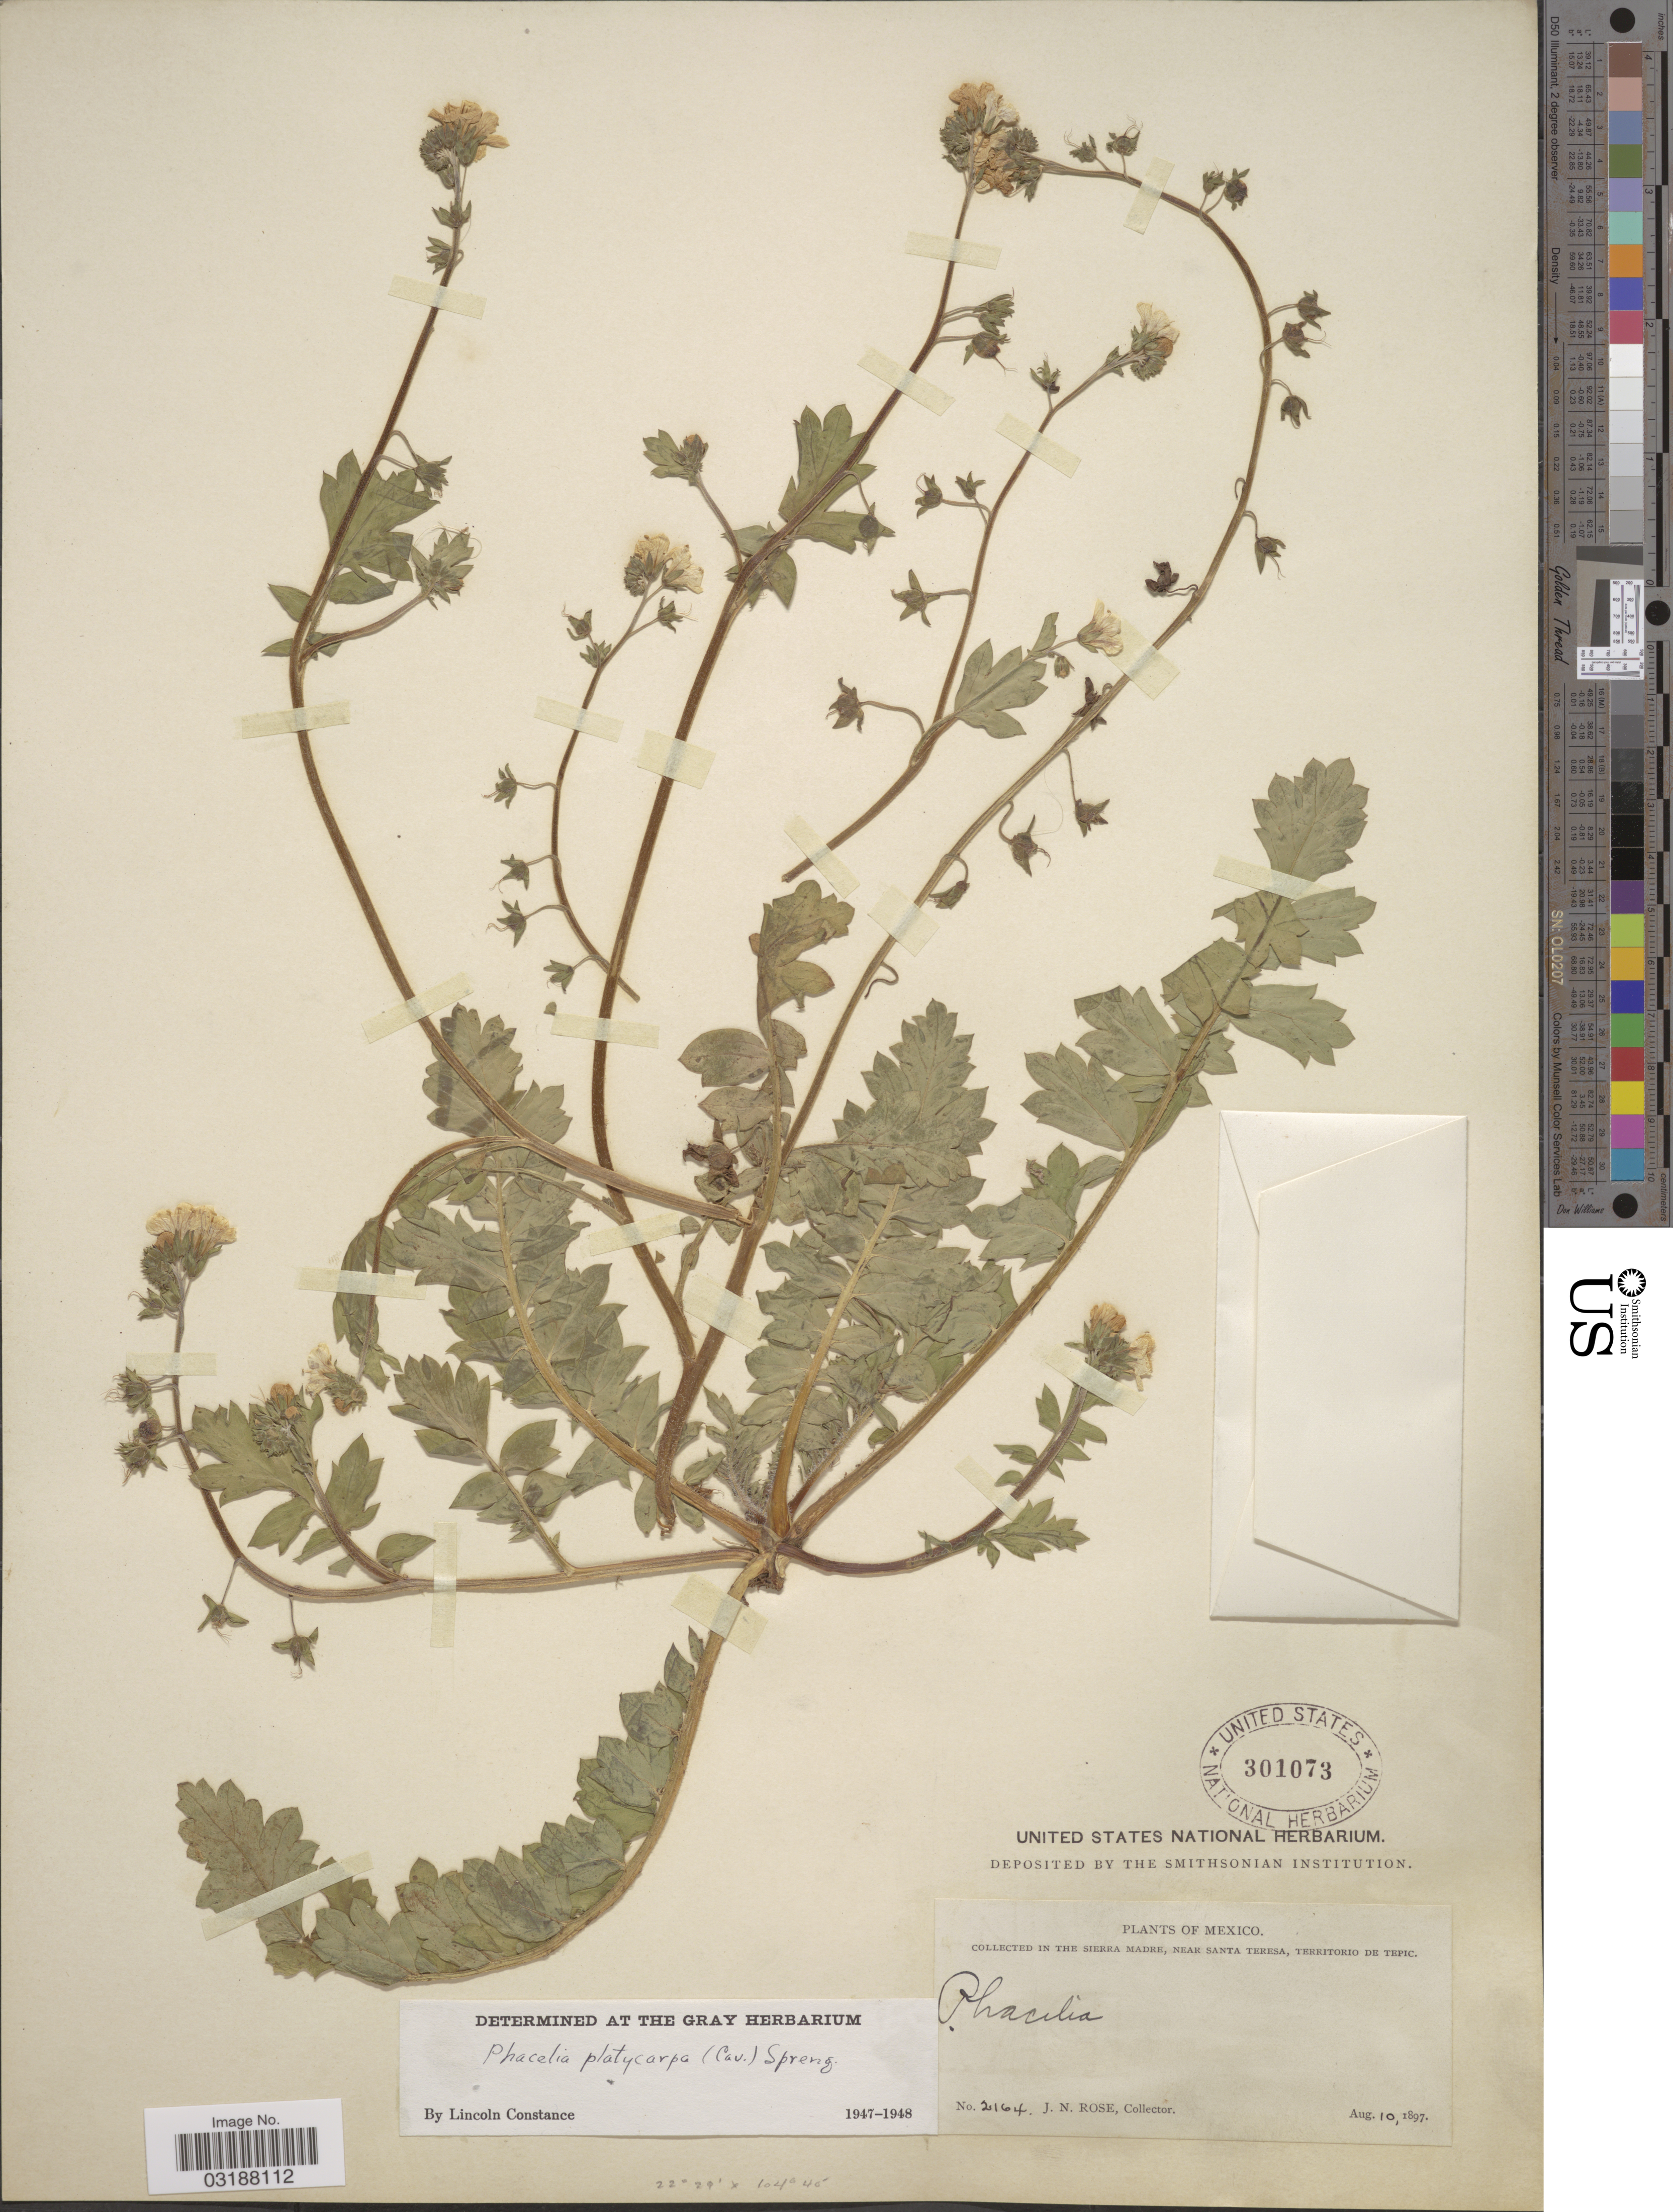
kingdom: Plantae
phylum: Tracheophyta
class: Magnoliopsida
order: Boraginales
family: Hydrophyllaceae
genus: Phacelia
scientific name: Phacelia platycarpa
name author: (Cav.) Spreng.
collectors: J. N. Rose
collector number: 2164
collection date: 1897-08-10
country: Mexico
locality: In The Sierra Madre, Near Santa Teresa, Territorio De Tepic.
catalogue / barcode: US 301073